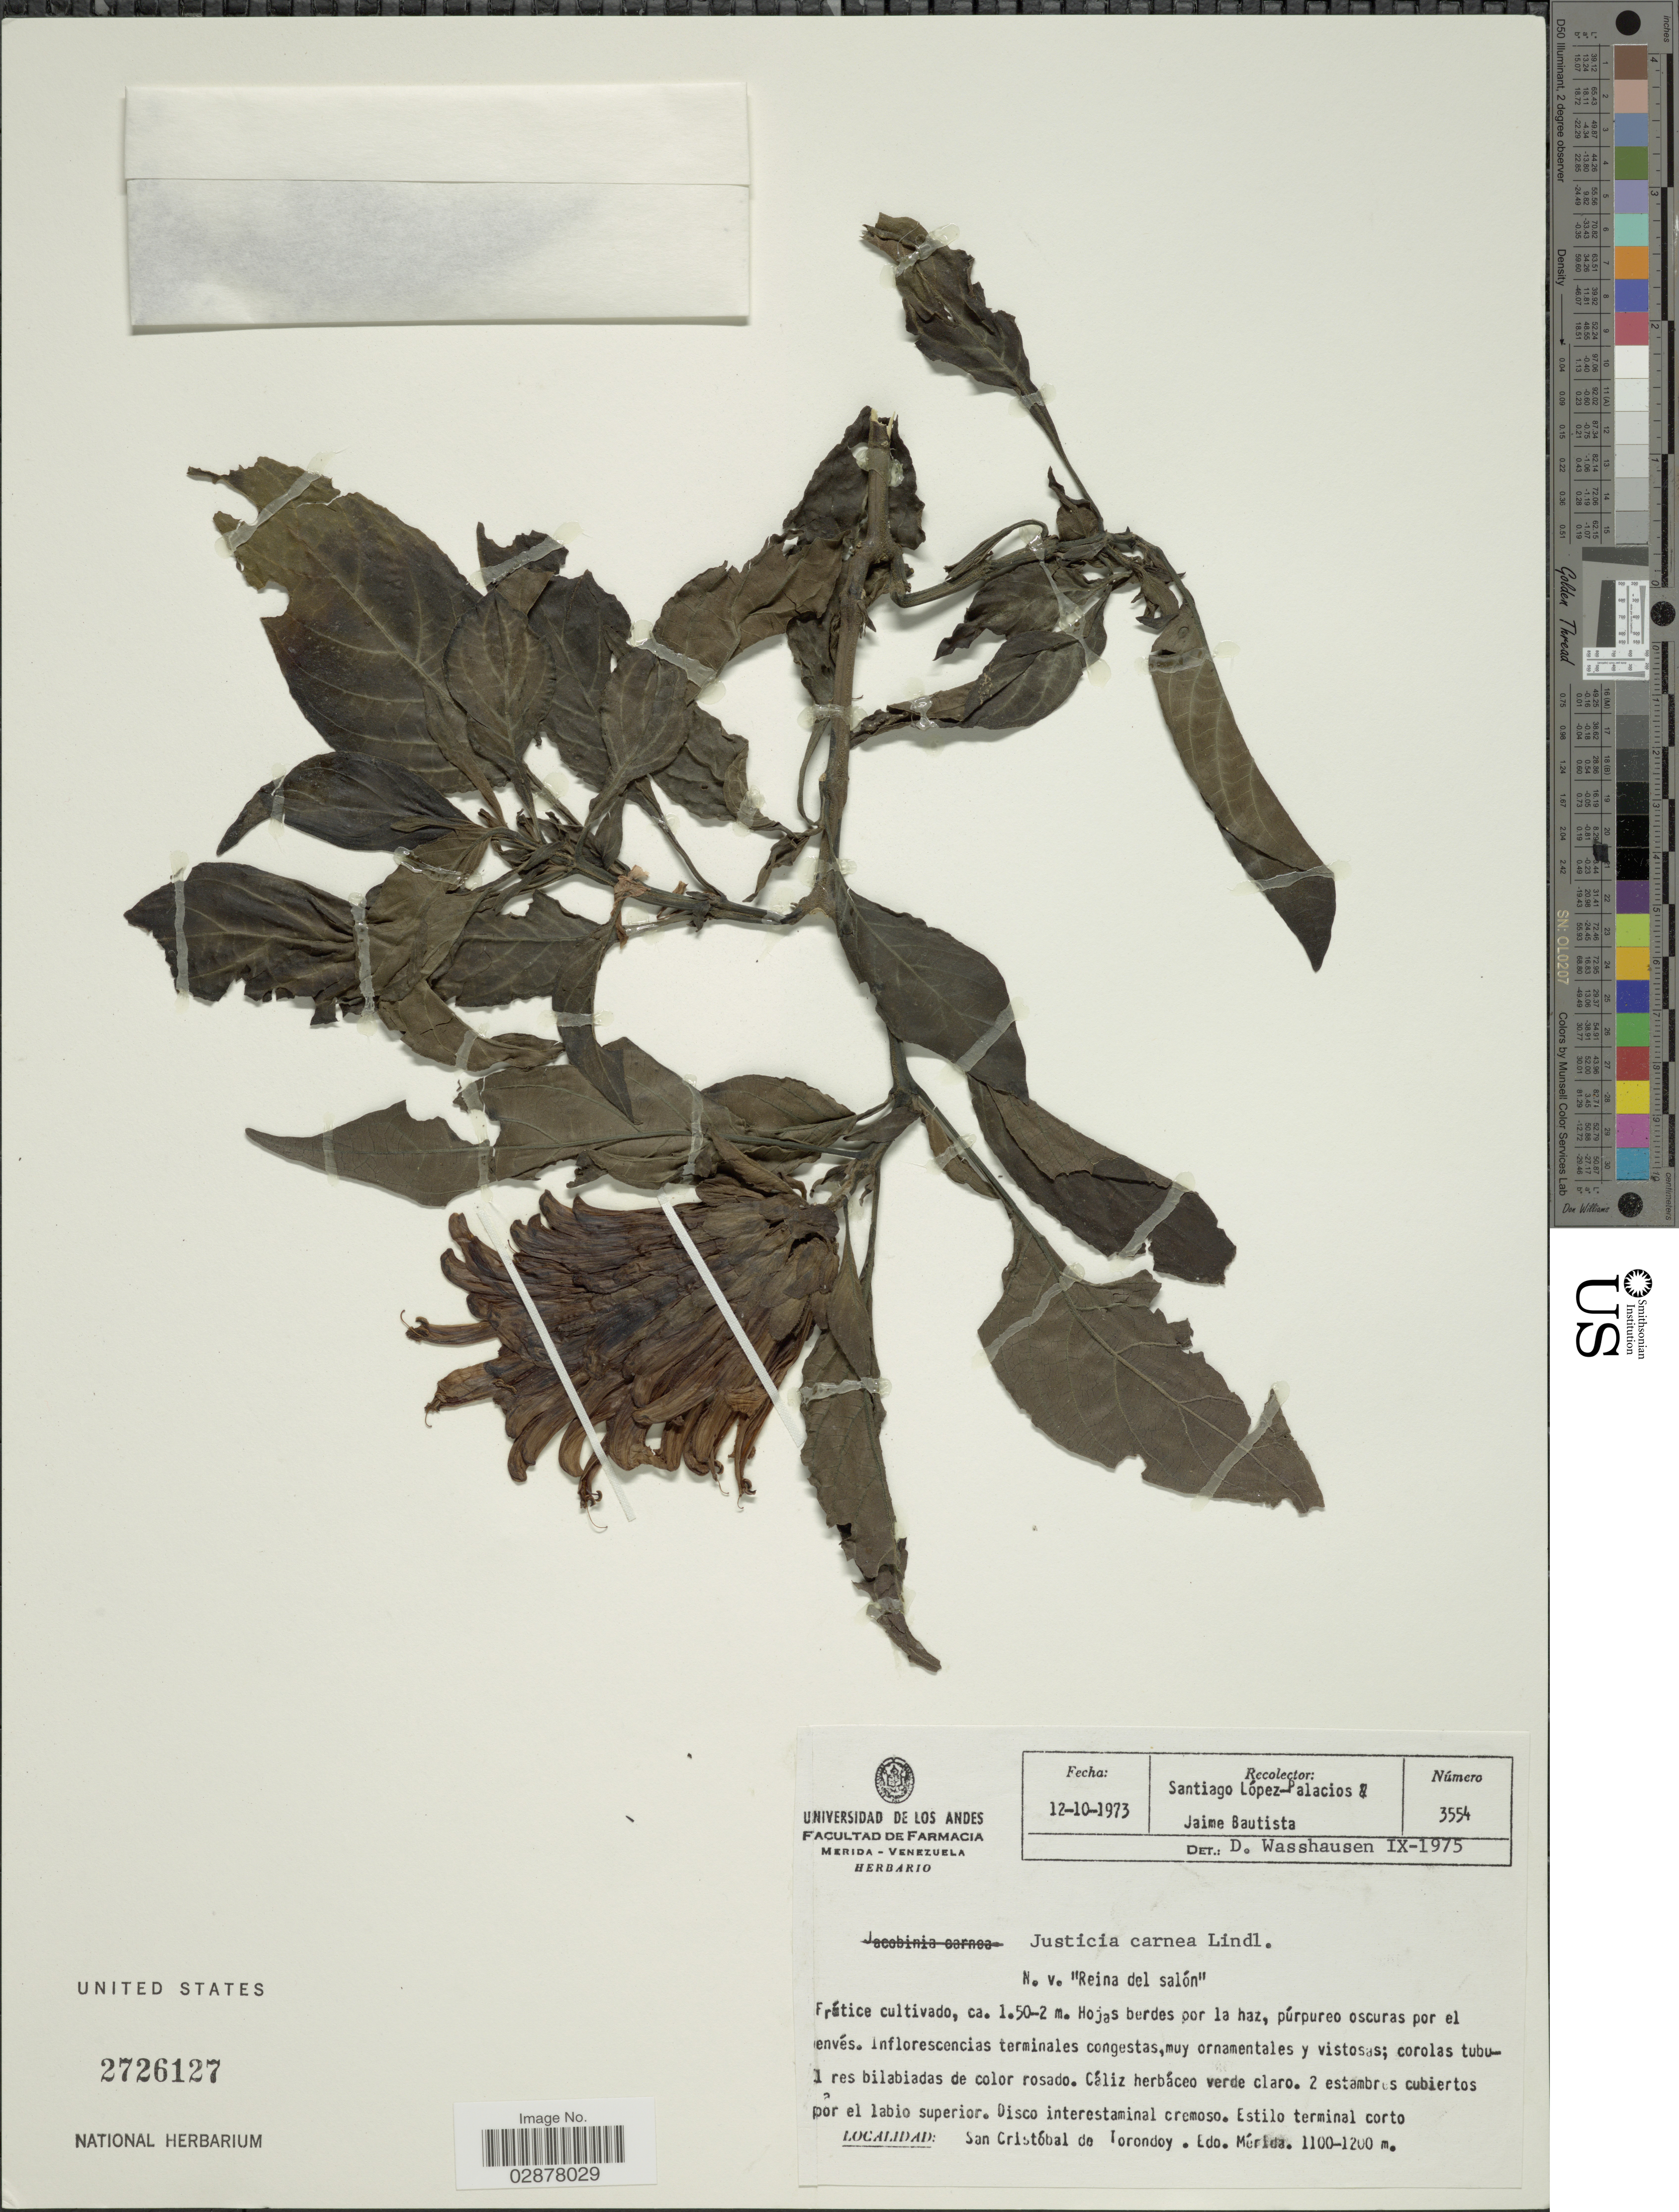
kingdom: Plantae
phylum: Tracheophyta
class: Magnoliopsida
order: Lamiales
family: Acanthaceae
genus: Justicia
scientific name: Justicia carnea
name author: Lindl.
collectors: S. López-Palacios & J. A. Bautista B.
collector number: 3554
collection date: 1973-10-12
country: Venezuela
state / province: Mérida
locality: San Cristóbal de Torondoy.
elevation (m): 1100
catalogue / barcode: US 2726127